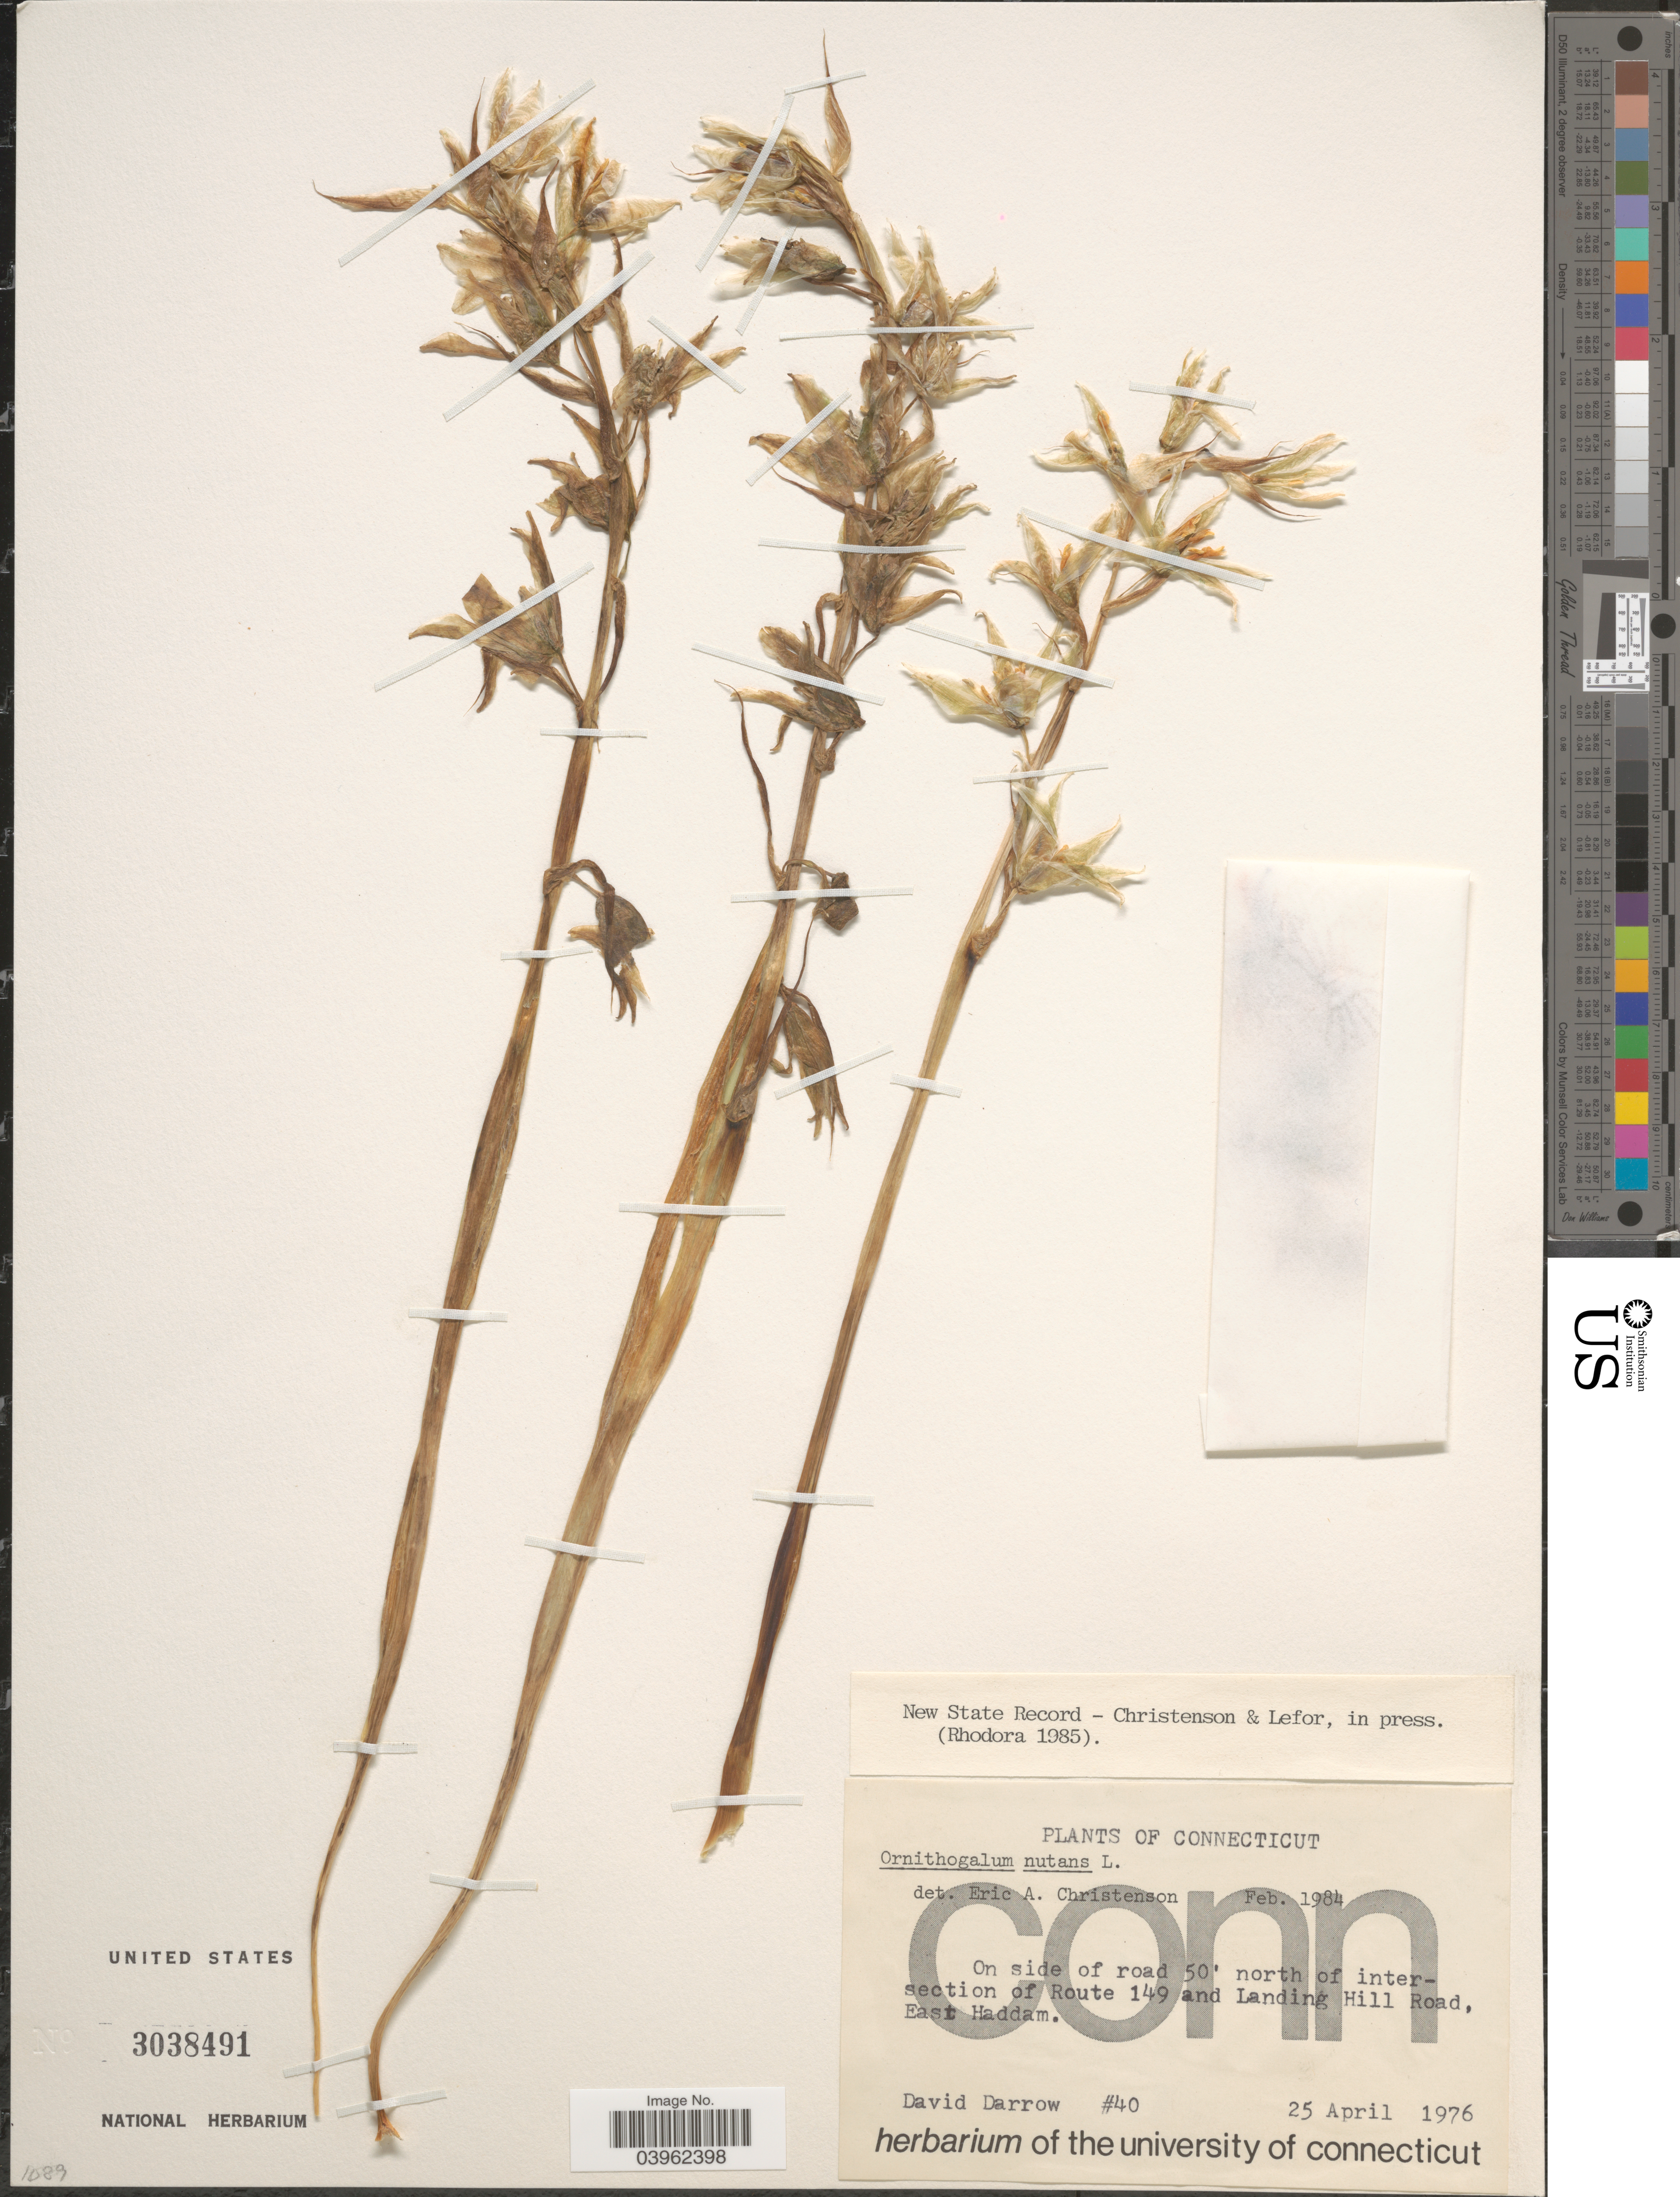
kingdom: Plantae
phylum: Tracheophyta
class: Liliopsida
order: Asparagales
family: Asparagaceae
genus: Ornithogalum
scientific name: Ornithogalum nutans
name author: L.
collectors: D. Darrow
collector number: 40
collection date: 1976-04-25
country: United States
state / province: Connecticut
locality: On side of road 50' north of intersection of Route 149 and Landing Hill Road, East Haddam.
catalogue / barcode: US 3038491